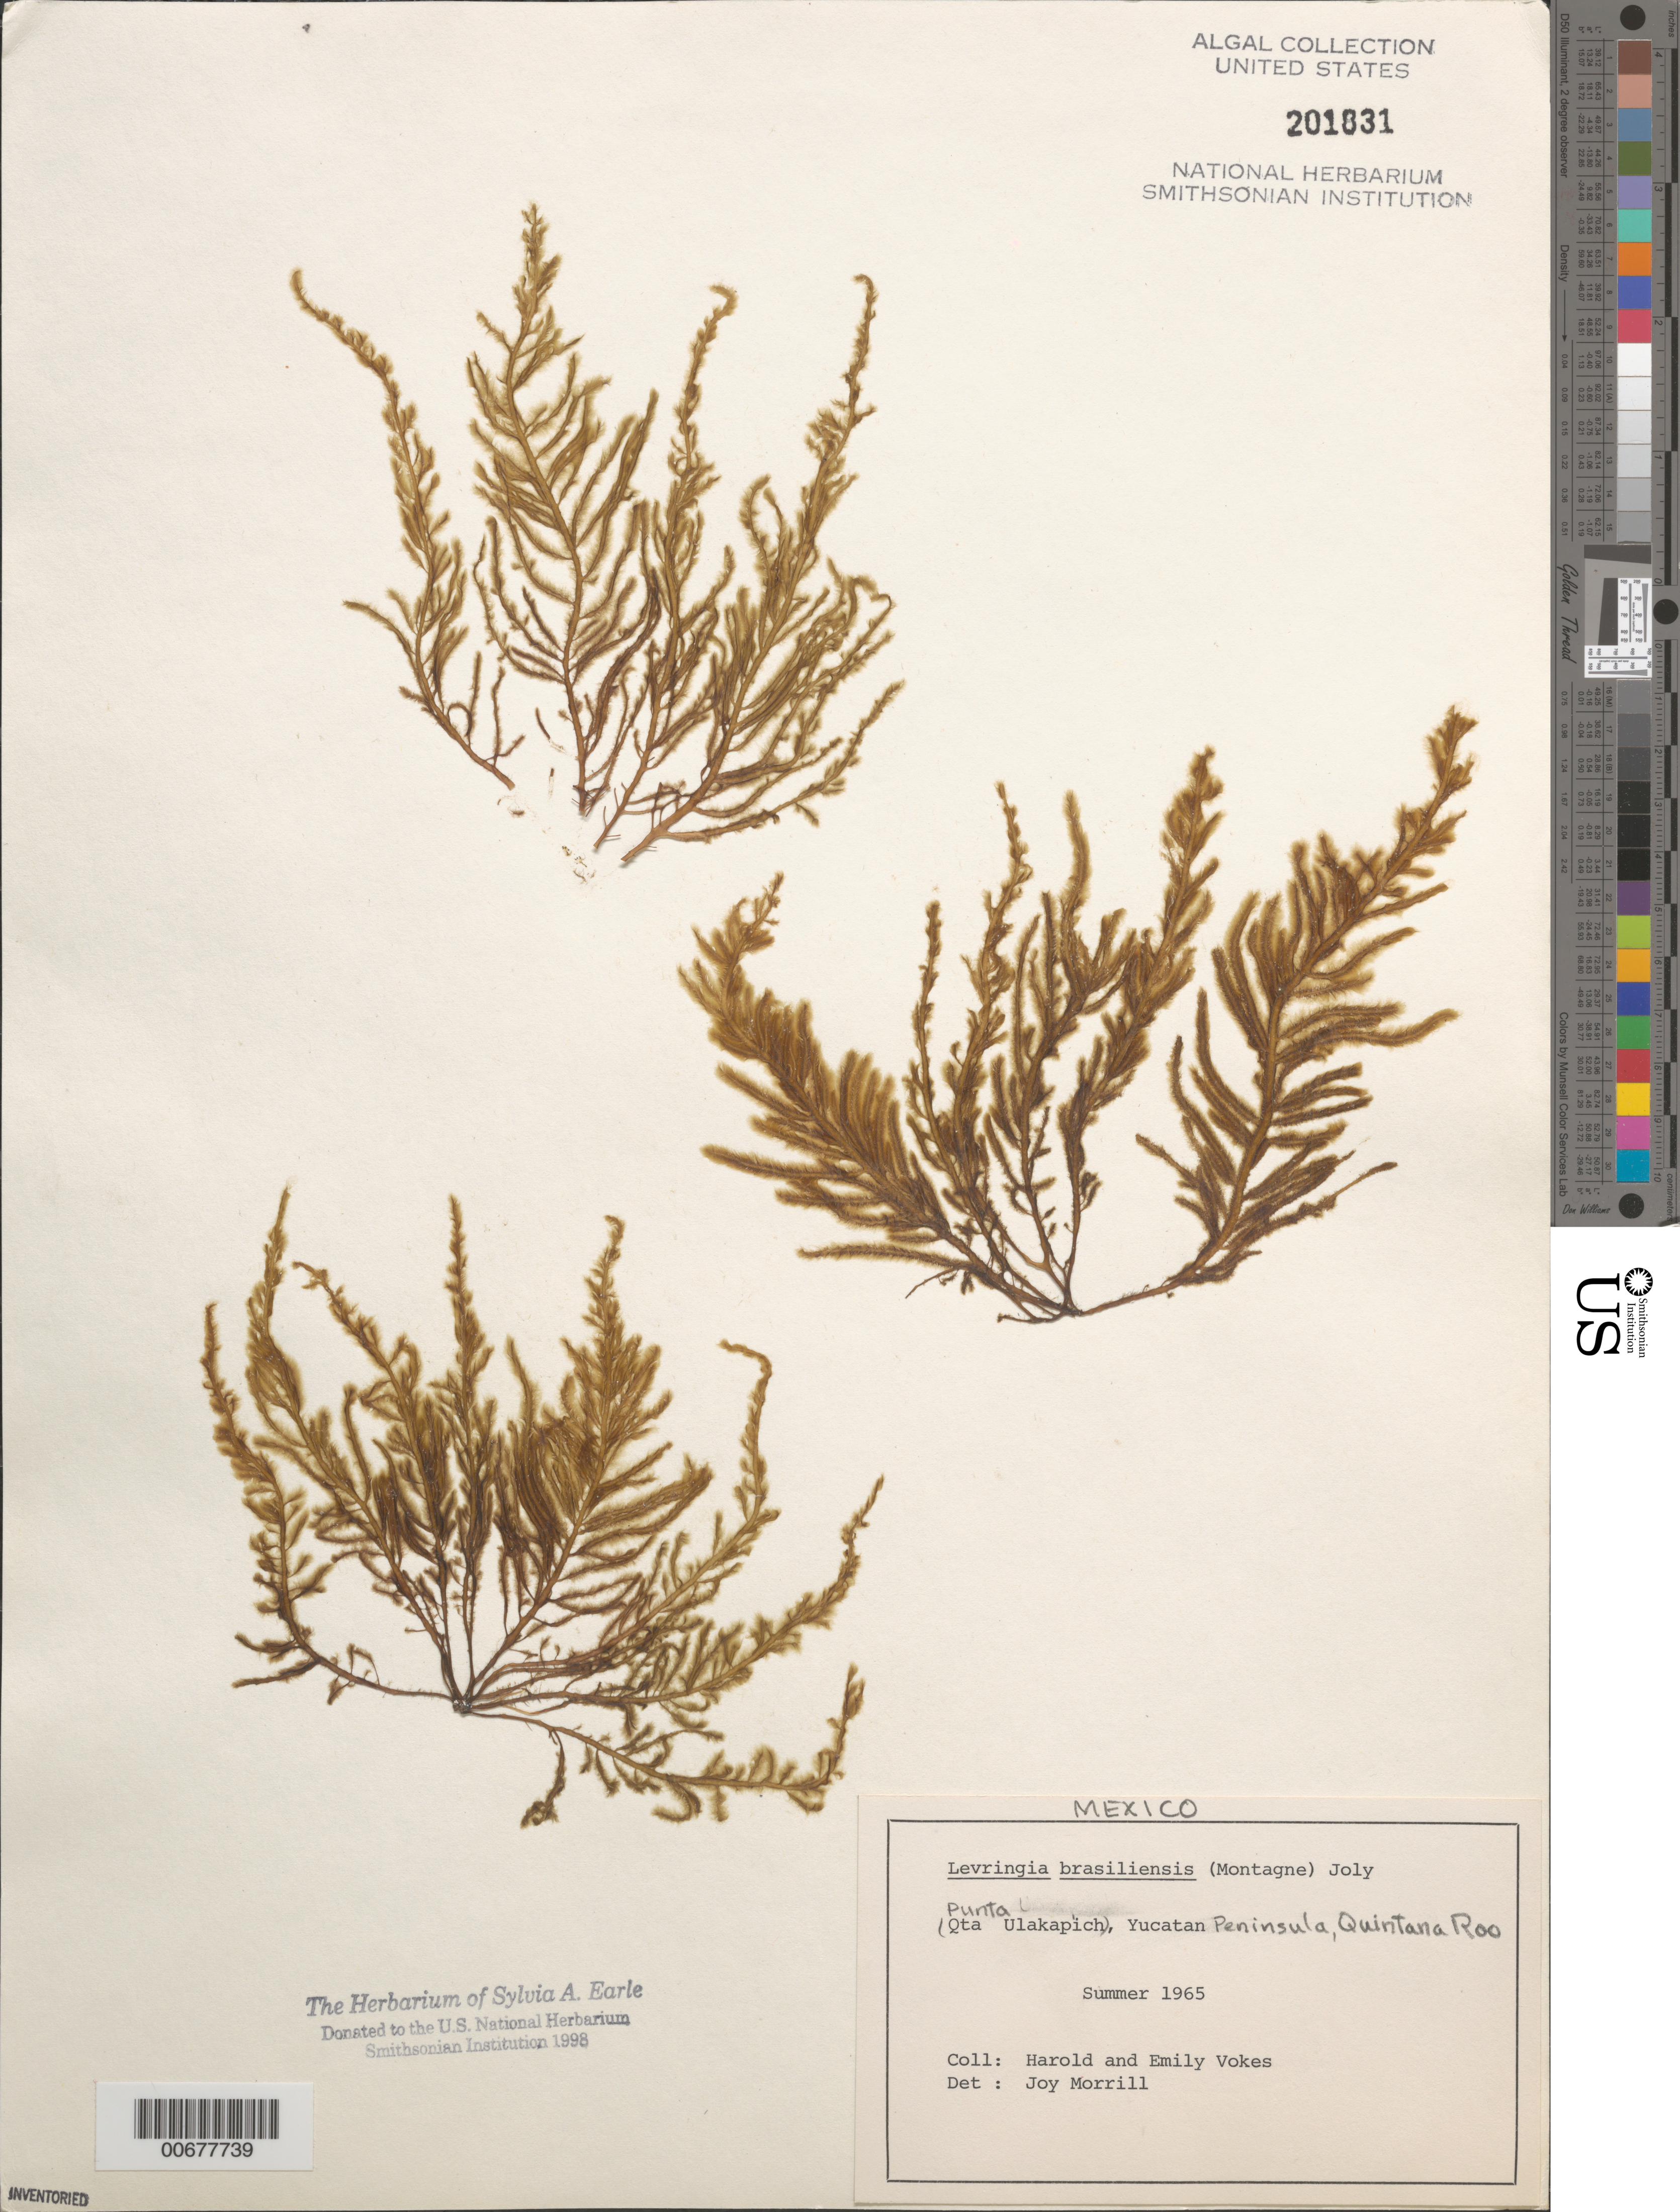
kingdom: Chromista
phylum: Ochrophyta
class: Phaeophyceae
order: Ectocarpales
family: Chordariaceae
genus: Levringia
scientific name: Levringia brasiliensis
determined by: Morrill, J.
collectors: H. Vokes & E. Vokes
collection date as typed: Sum 1965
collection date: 1965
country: Mexico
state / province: Quintana Roo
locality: Punta Ulakapich, Yucatan Peninsula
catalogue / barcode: US 201831